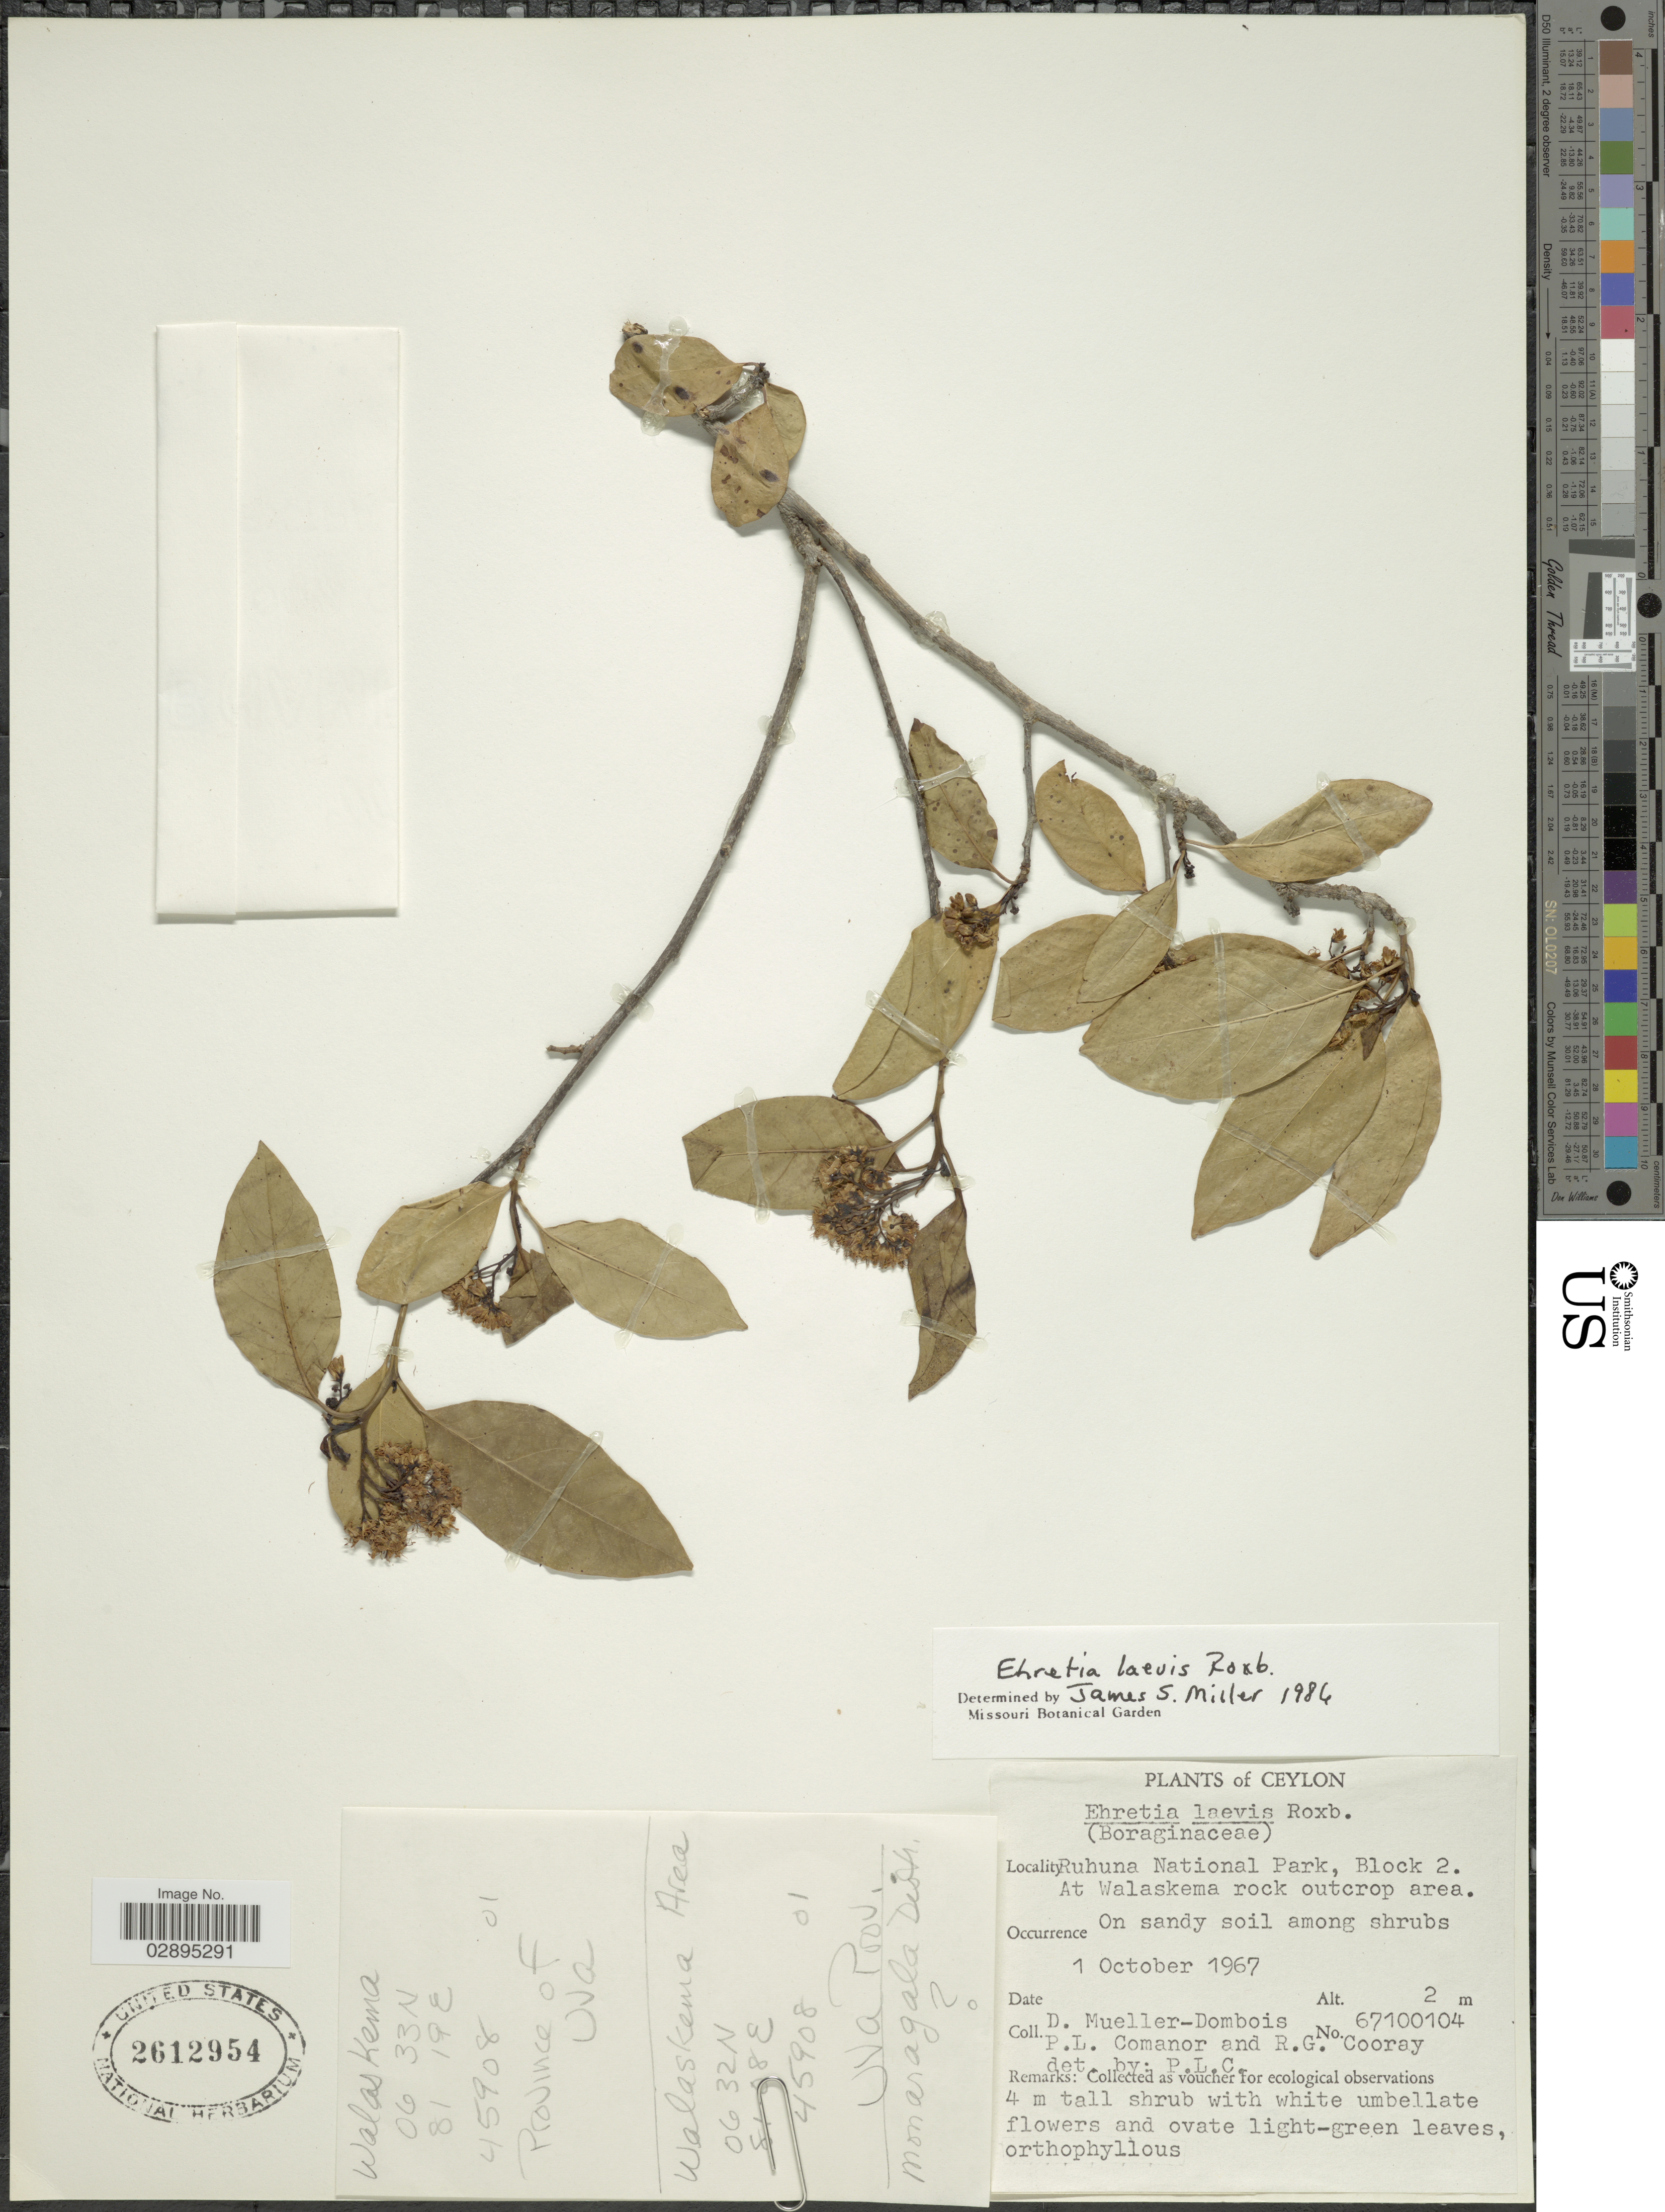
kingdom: Plantae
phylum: Tracheophyta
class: Magnoliopsida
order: Boraginales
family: Ehretiaceae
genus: Ehretia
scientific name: Ehretia laevis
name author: Roxb.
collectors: D. Mueller-Dombois, P. Comanor & R. Cooray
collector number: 67100104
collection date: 1967-10-01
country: Sri Lanka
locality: Ceylon. Ruhuna National Park, Block 2. At Walaskema rock outcrop area.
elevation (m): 2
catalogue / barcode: US 2612954